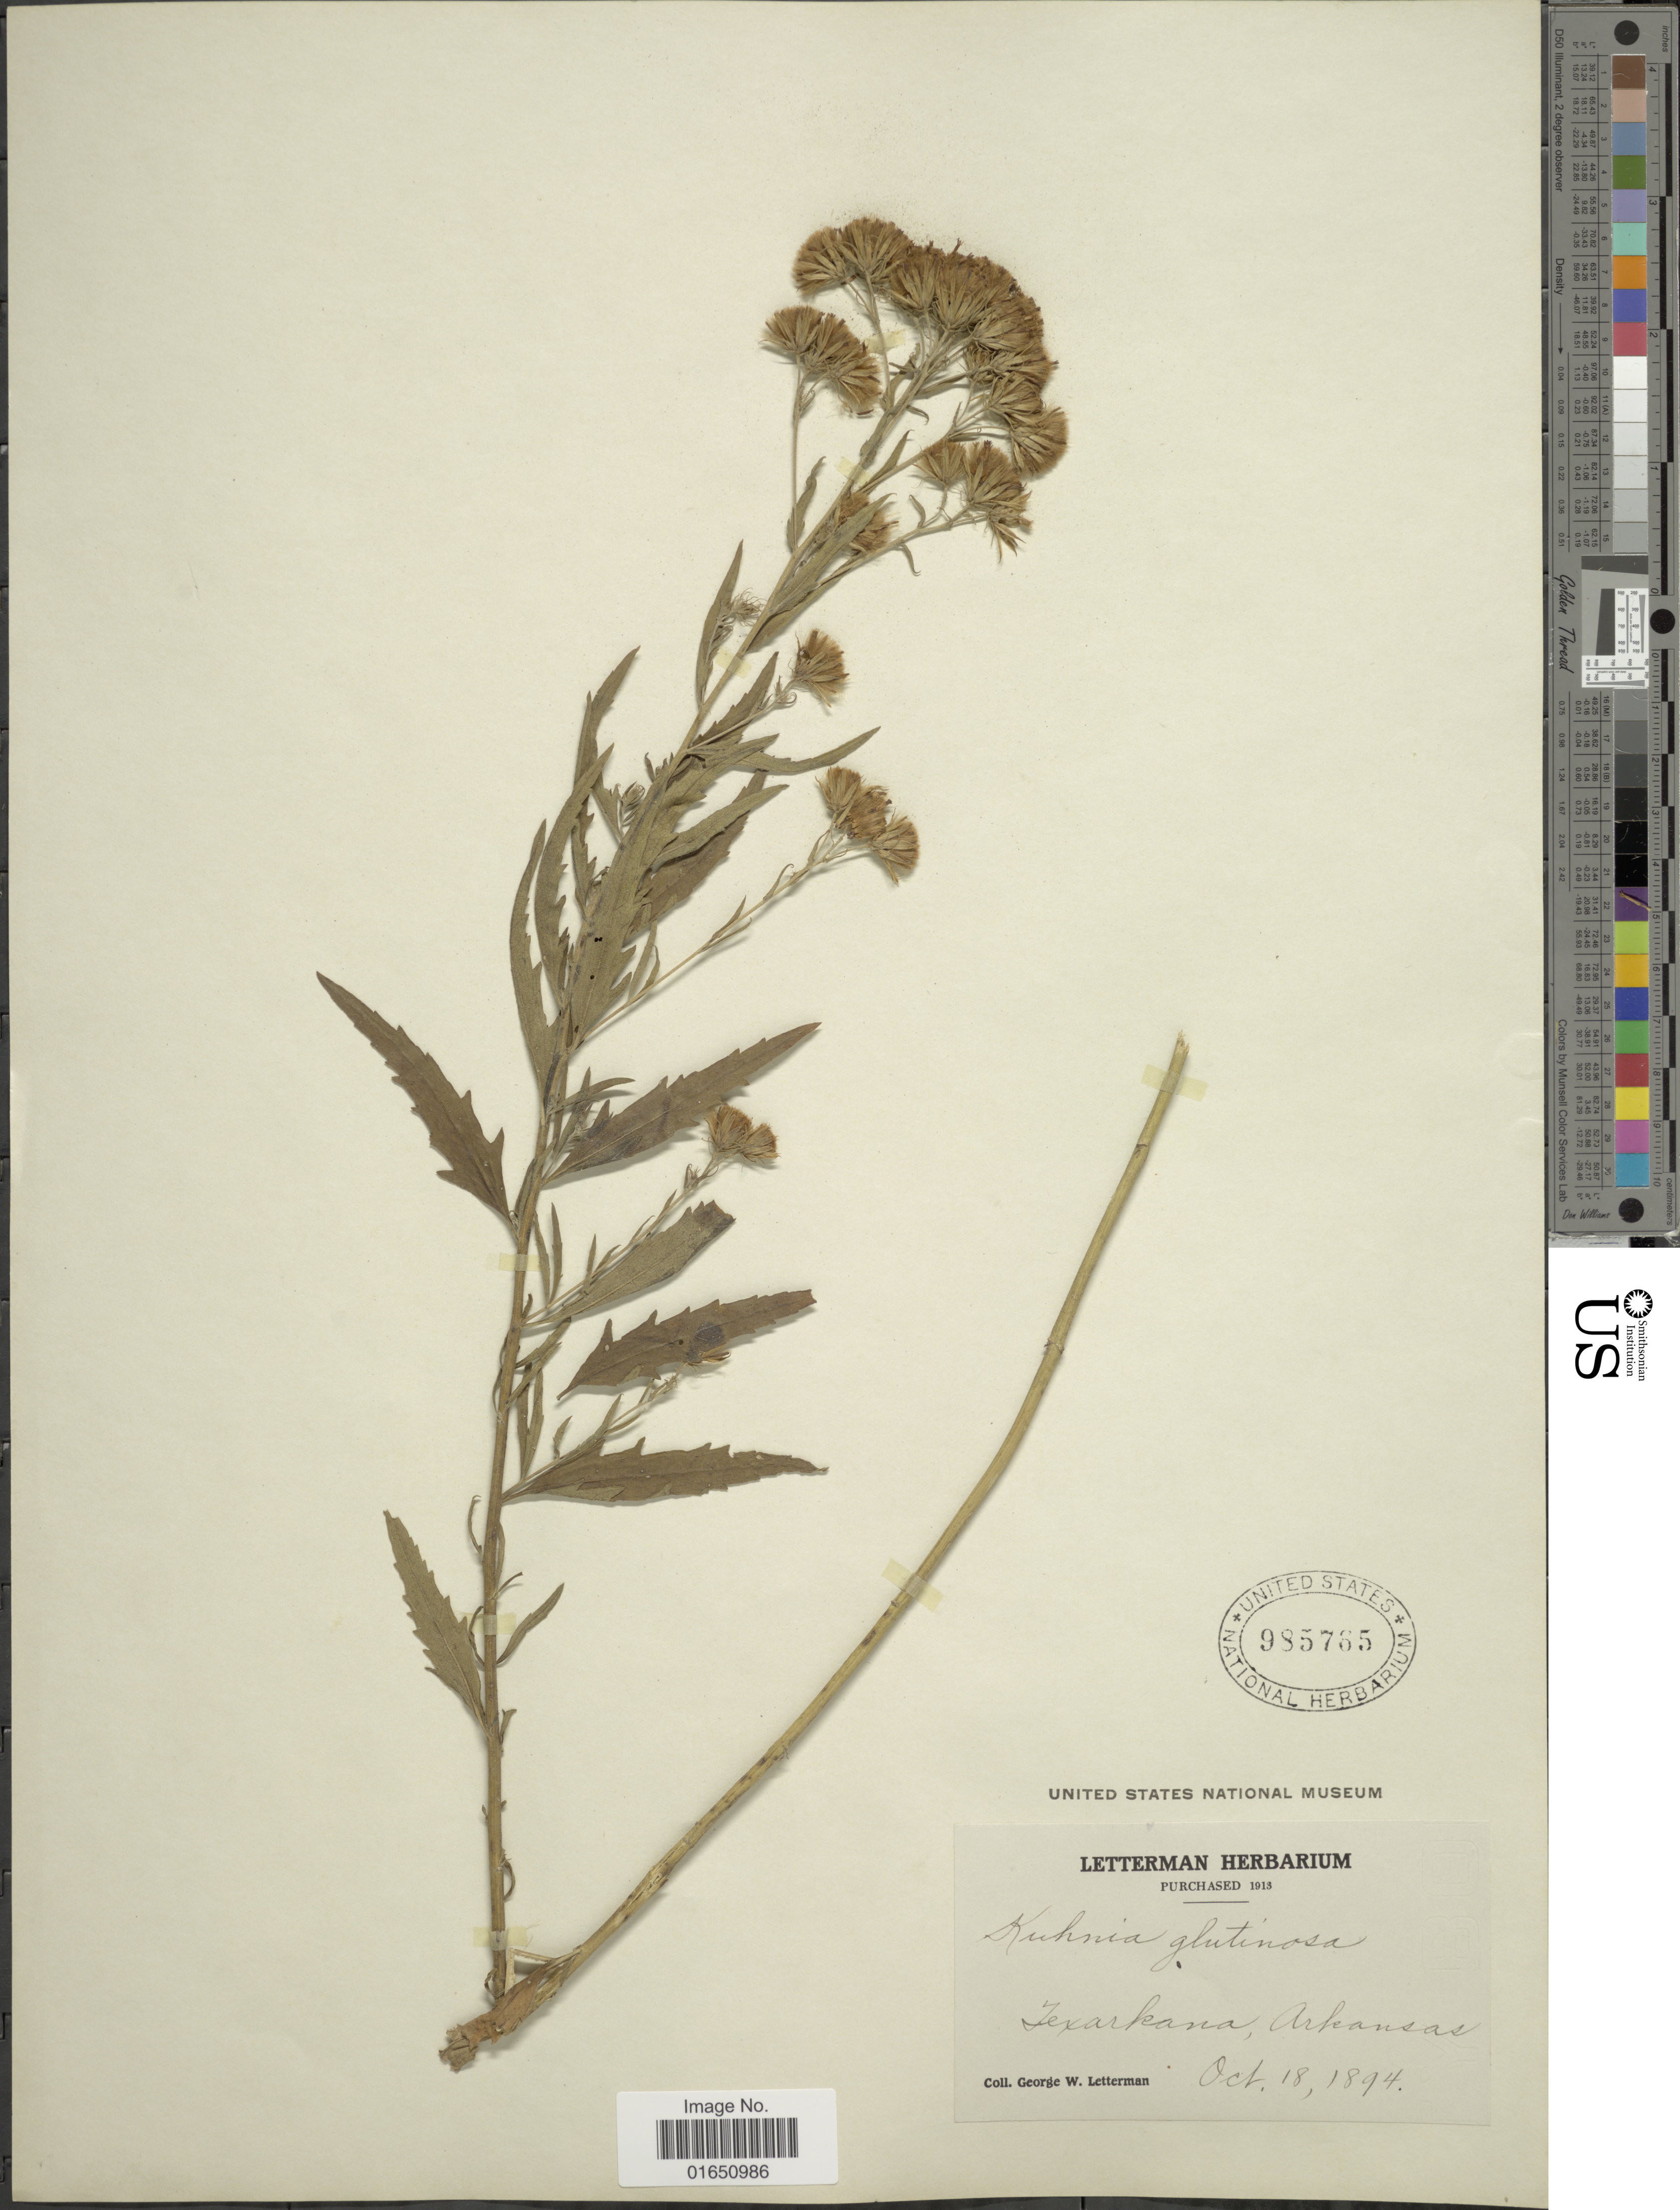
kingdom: Plantae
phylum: Tracheophyta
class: Magnoliopsida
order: Asterales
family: Asteraceae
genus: Brickellia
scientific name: Brickellia eupatorioides var. corymbulosa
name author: (Torr. & A. Gray) Shinners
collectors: G. W. Letterman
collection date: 1894-10-18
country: United States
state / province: Arkansas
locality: Texarkana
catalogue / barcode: US 985785